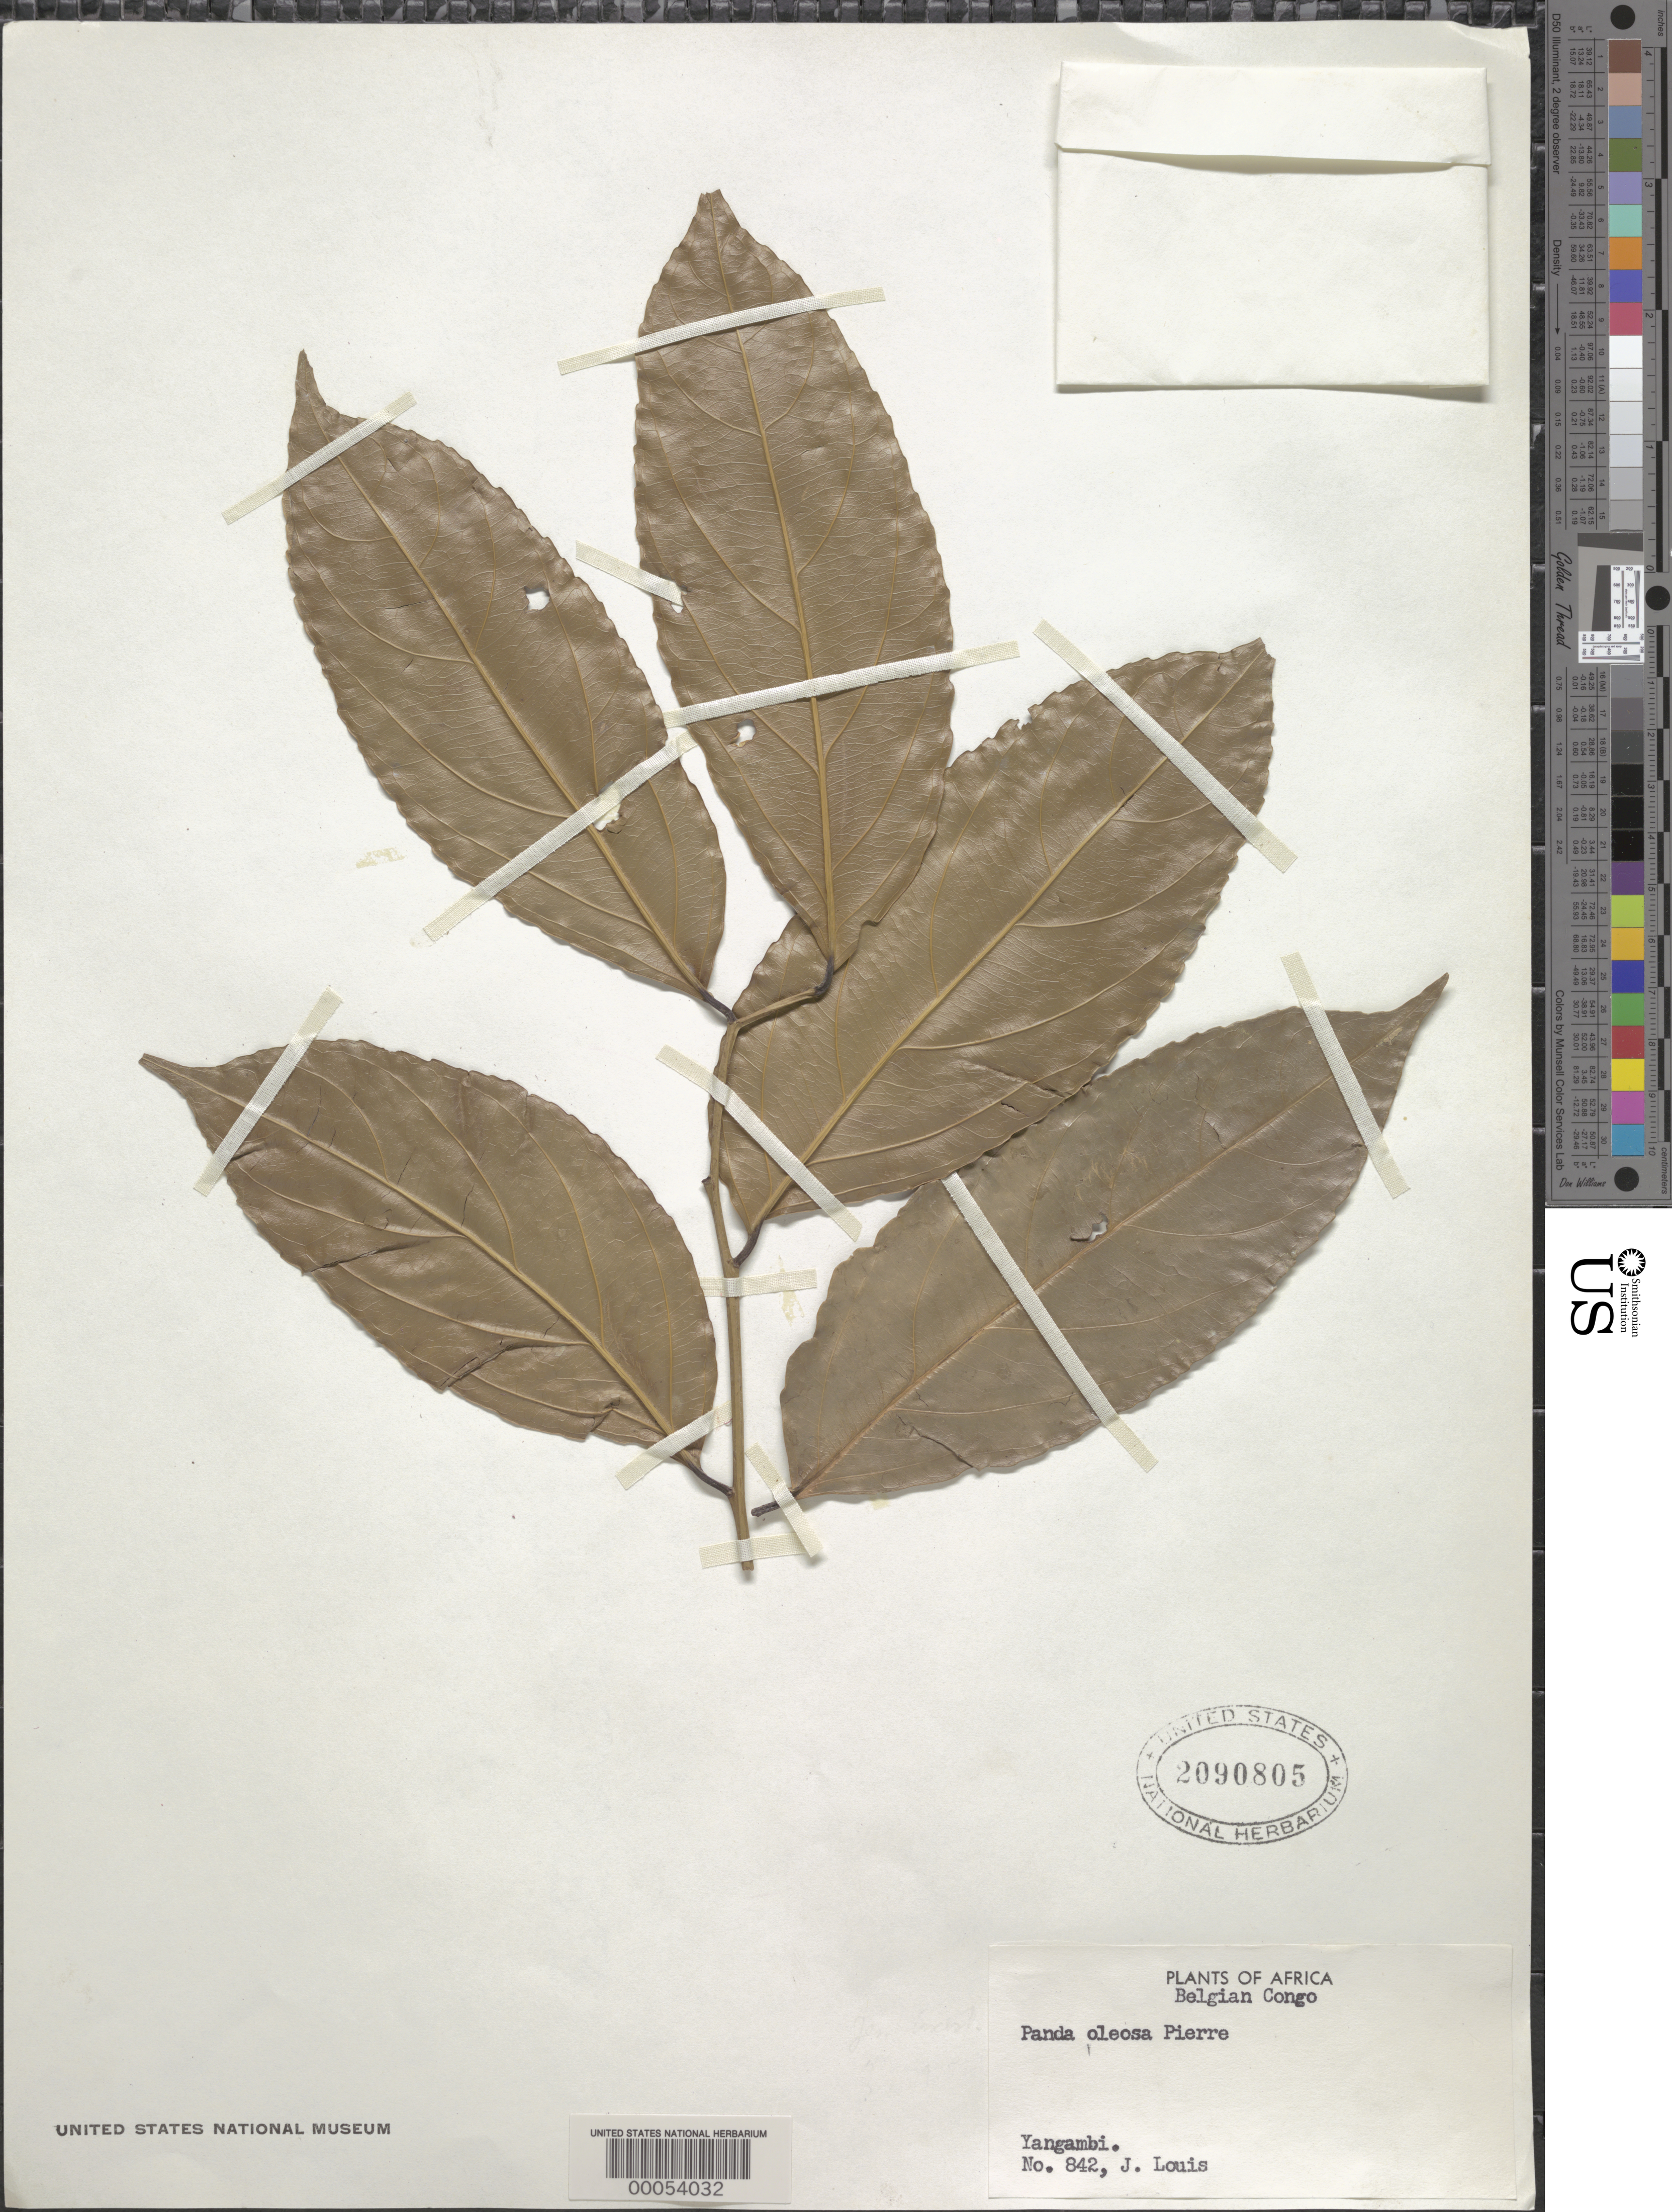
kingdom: Plantae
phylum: Tracheophyta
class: Magnoliopsida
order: Malpighiales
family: Pandaceae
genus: Panda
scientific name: Panda oleosa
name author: Pierre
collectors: J. Louis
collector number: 842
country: Congo, Democratic Republic of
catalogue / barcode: US 2090805